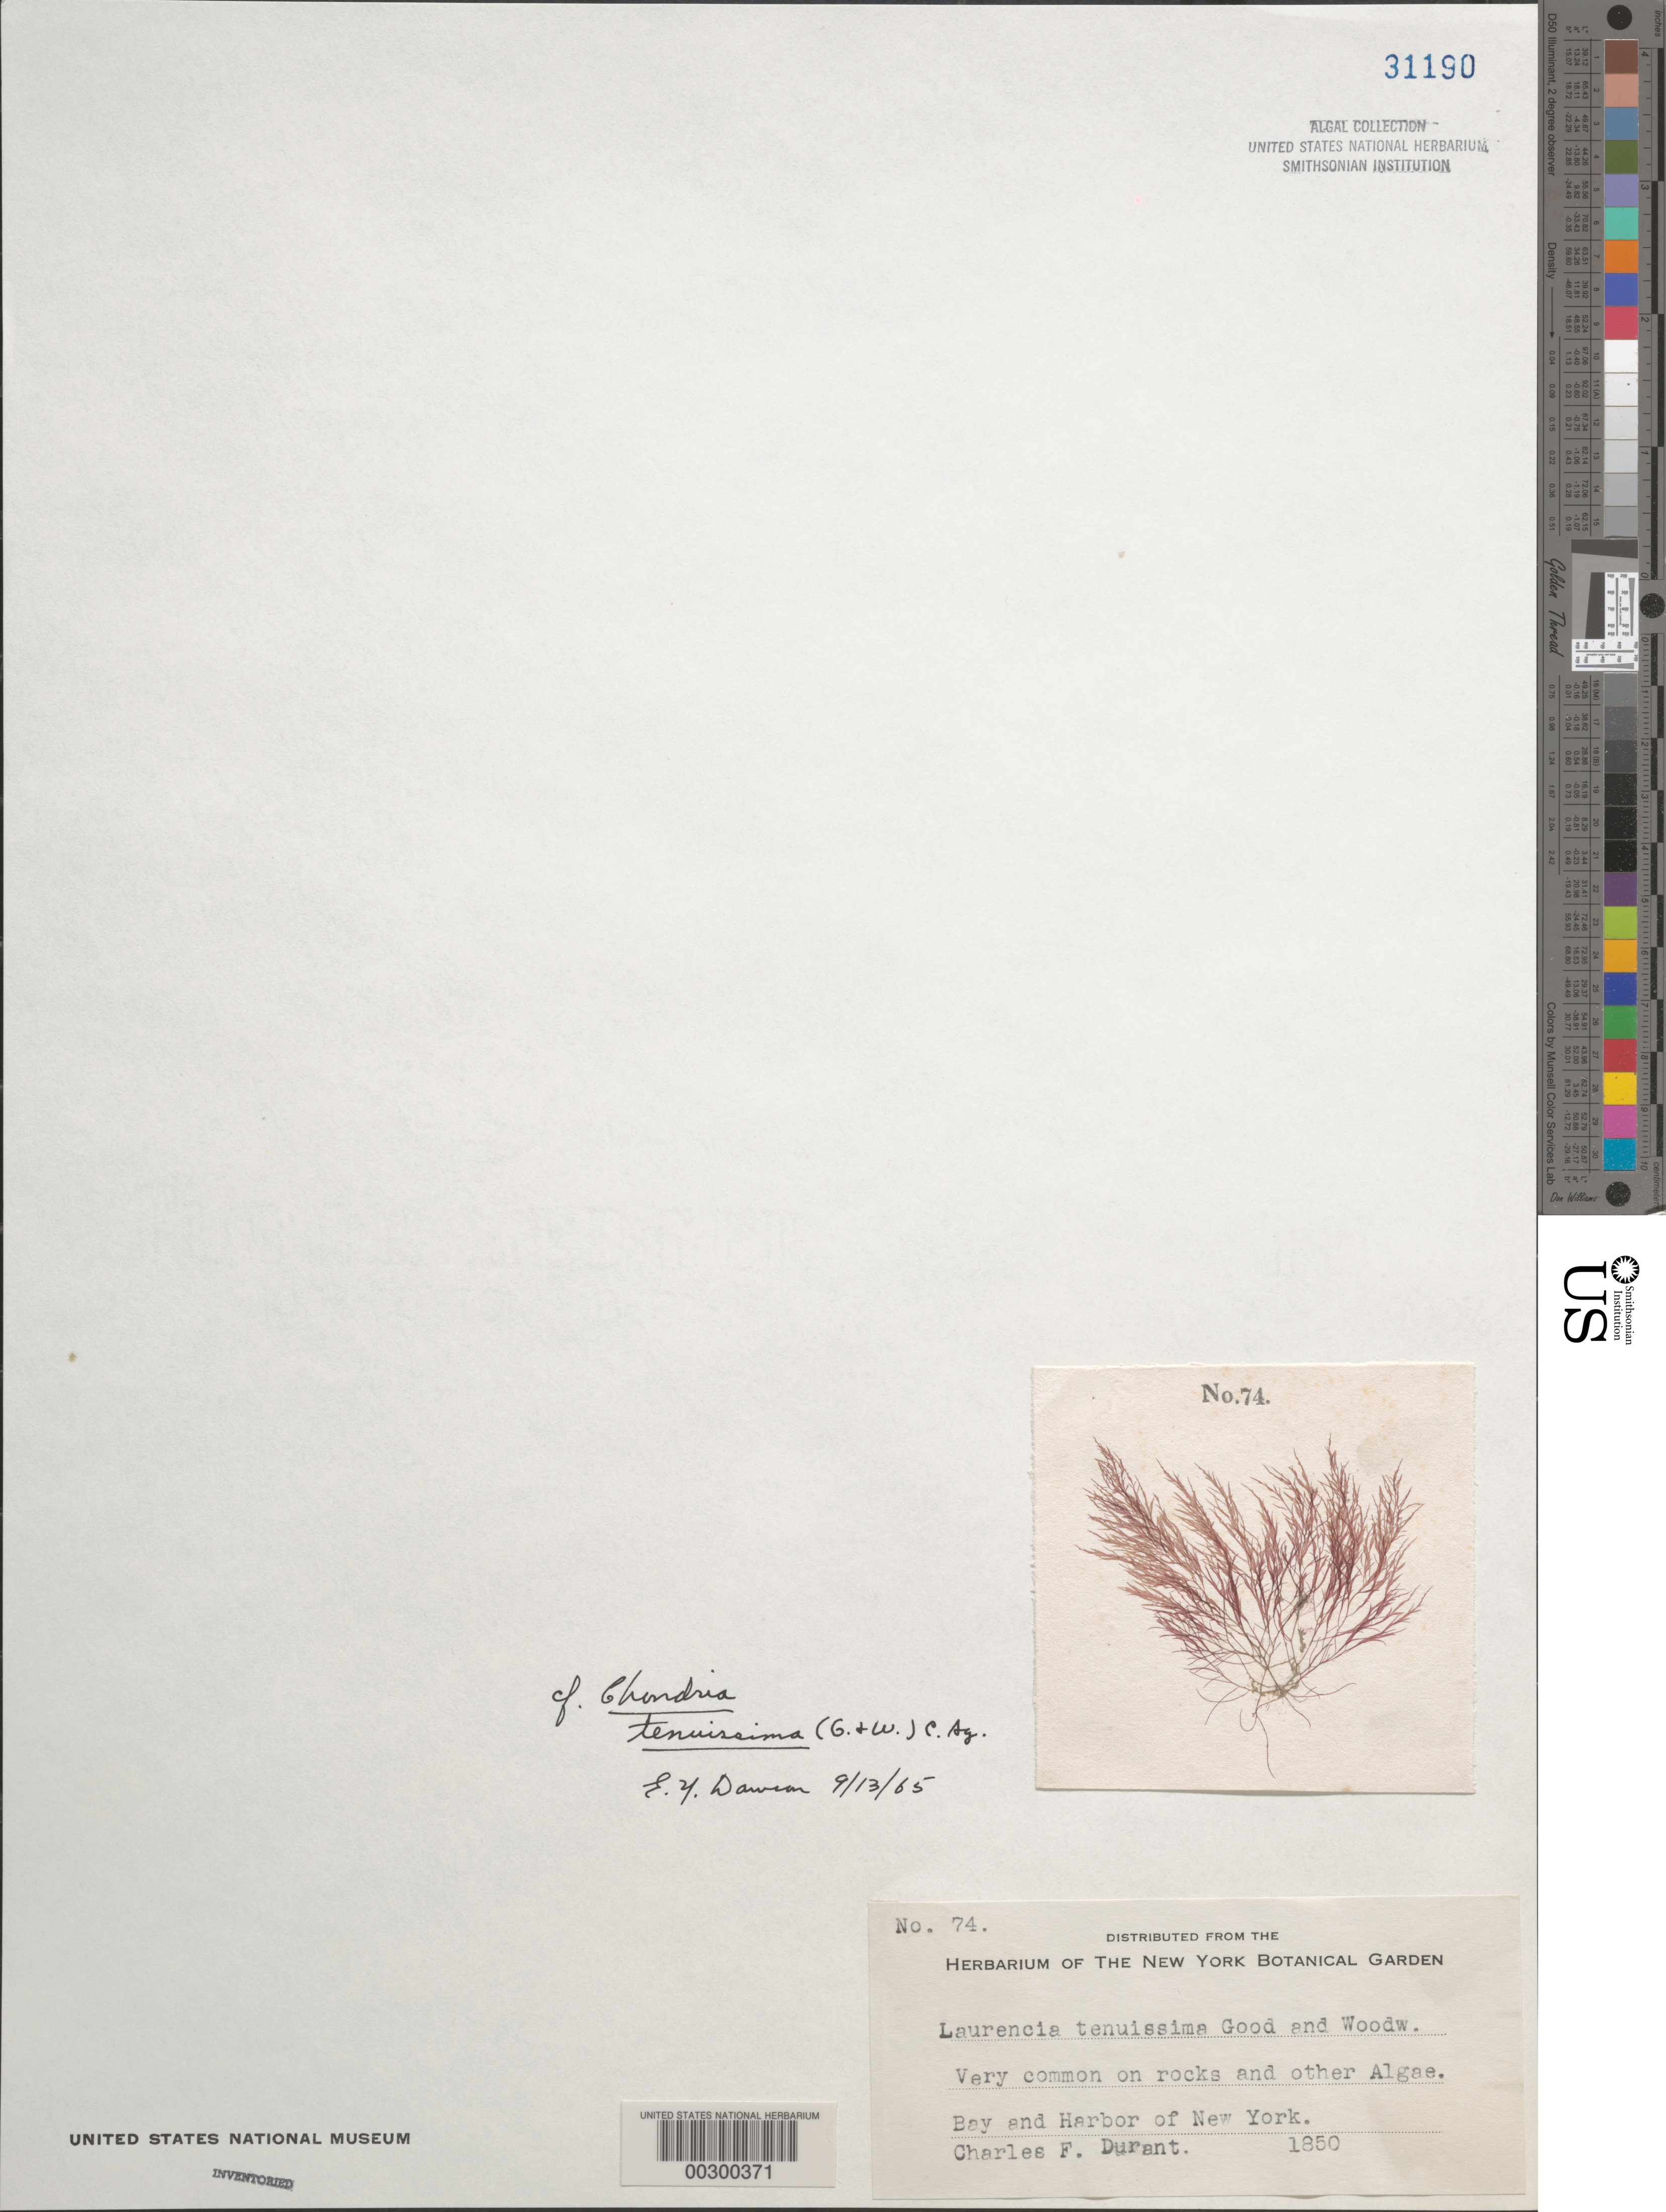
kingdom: Plantae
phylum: Rhodophyta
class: Florideophyceae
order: Ceramiales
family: Rhodomelaceae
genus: Chondria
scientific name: Chondria capillaris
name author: M.J. Wynne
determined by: Algae name updating Project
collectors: C. Durant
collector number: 74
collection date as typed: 1850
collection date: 1850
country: United States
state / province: New York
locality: New York Bay and New York Harbor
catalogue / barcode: US 31190